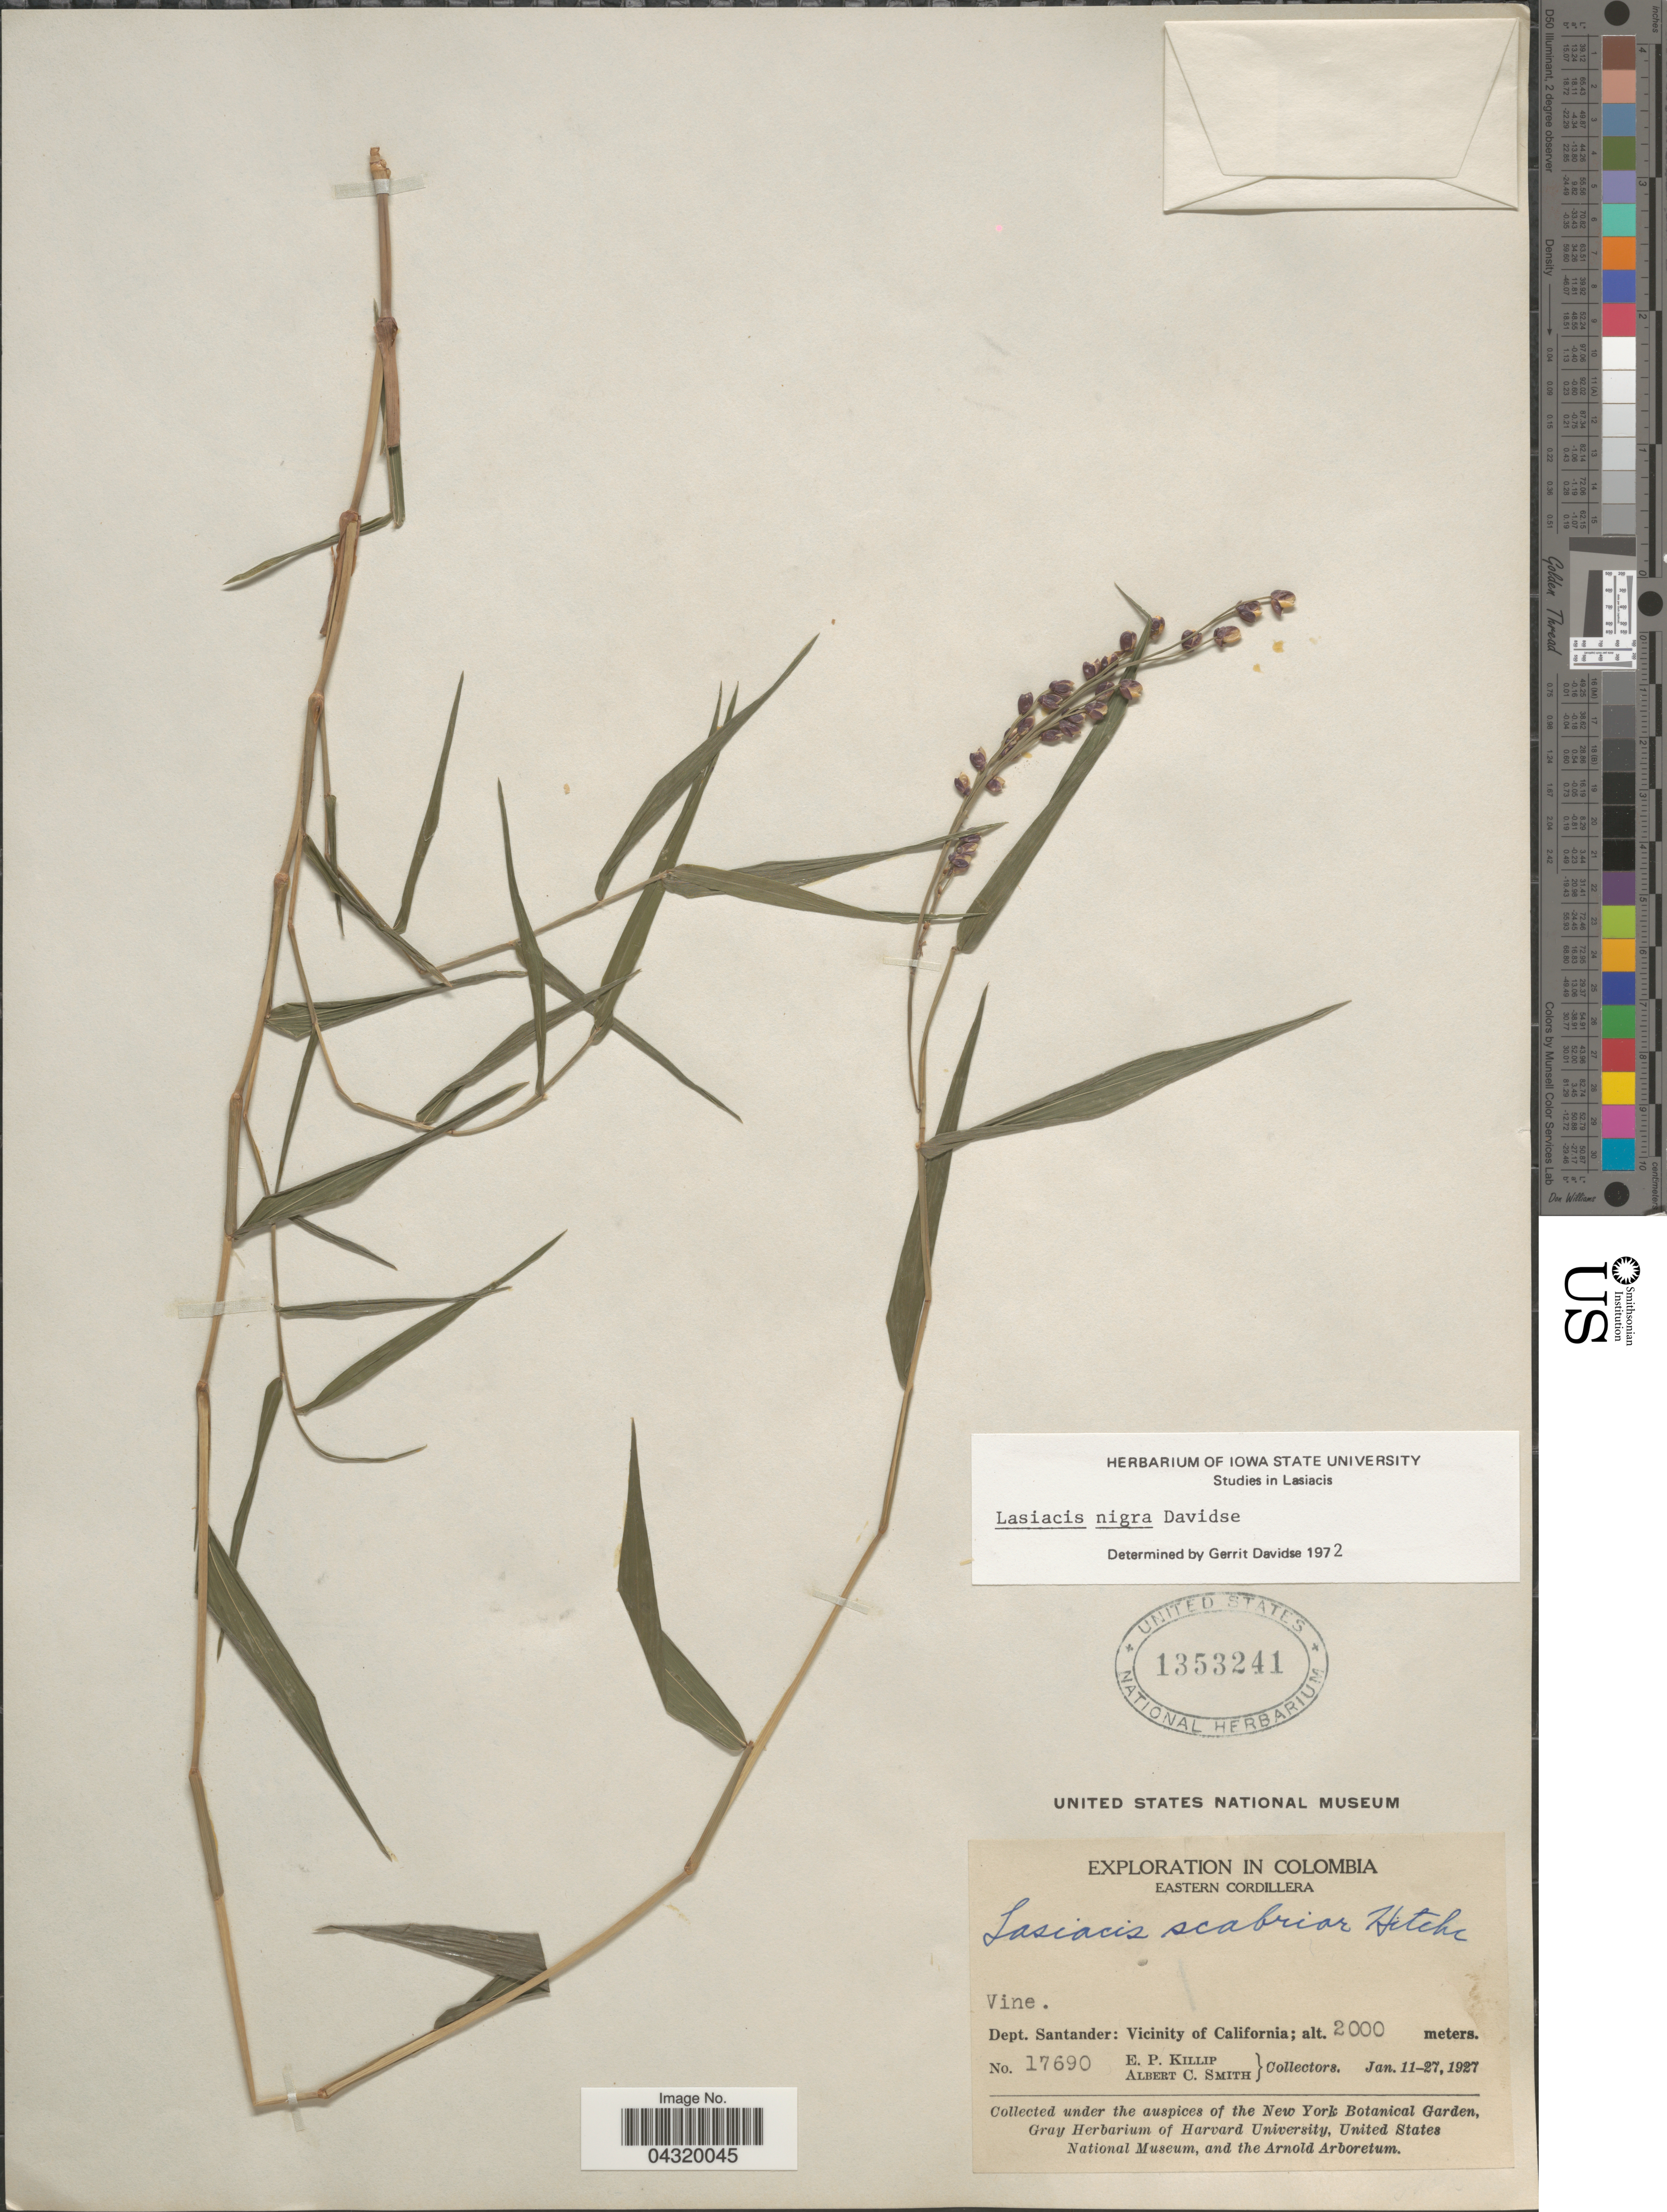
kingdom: Plantae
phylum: Tracheophyta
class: Liliopsida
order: Poales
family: Poaceae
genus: Lasiacis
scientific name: Lasiacis nigra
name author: Davidse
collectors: E. P. Killip & A. C. Smith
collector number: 17690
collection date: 1927-01-11/1927-01-27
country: Colombia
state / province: Santander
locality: Exploration in Colombia. Eastern Cordillera. Dept. Santander: Vicinity of California.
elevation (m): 2000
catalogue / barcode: US 1353241